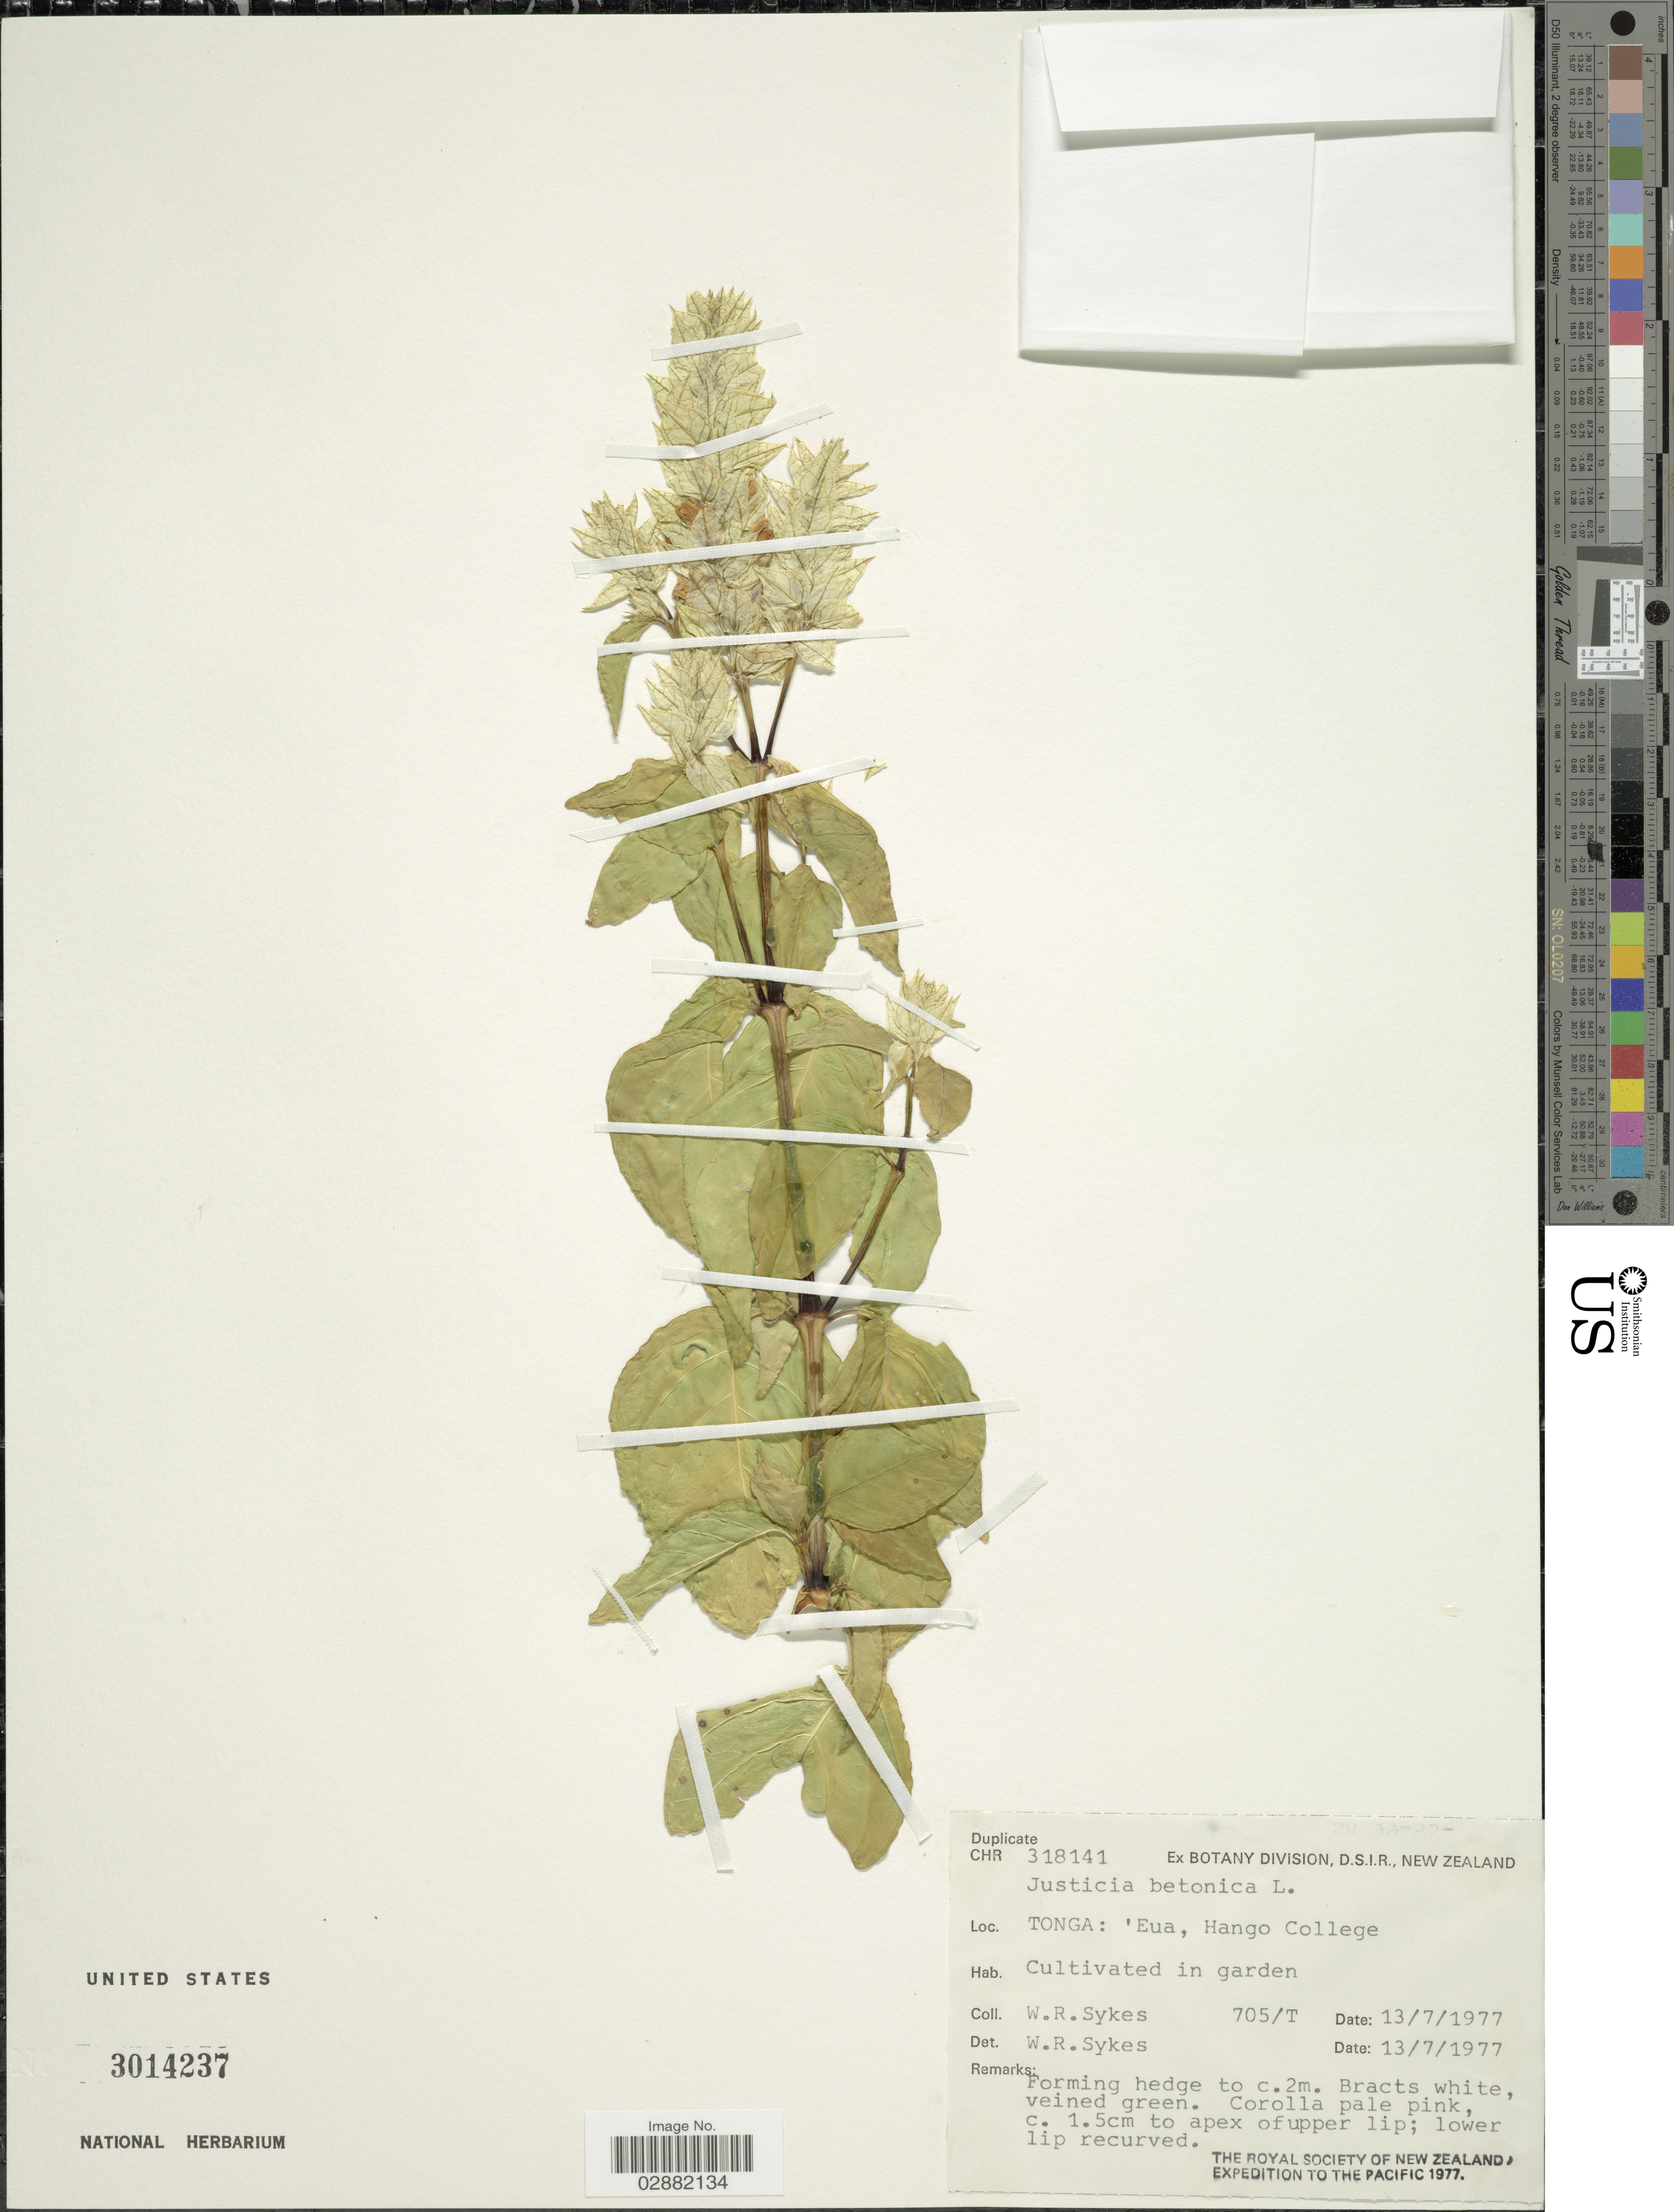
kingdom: Plantae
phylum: Tracheophyta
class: Magnoliopsida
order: Lamiales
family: Acanthaceae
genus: Justicia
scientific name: Justicia betonica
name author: L.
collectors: W. R. Sykes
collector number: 705/T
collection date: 1977-07-13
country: Tonga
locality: Eua, Hango College, Cultivated in garden.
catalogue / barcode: US 3014237